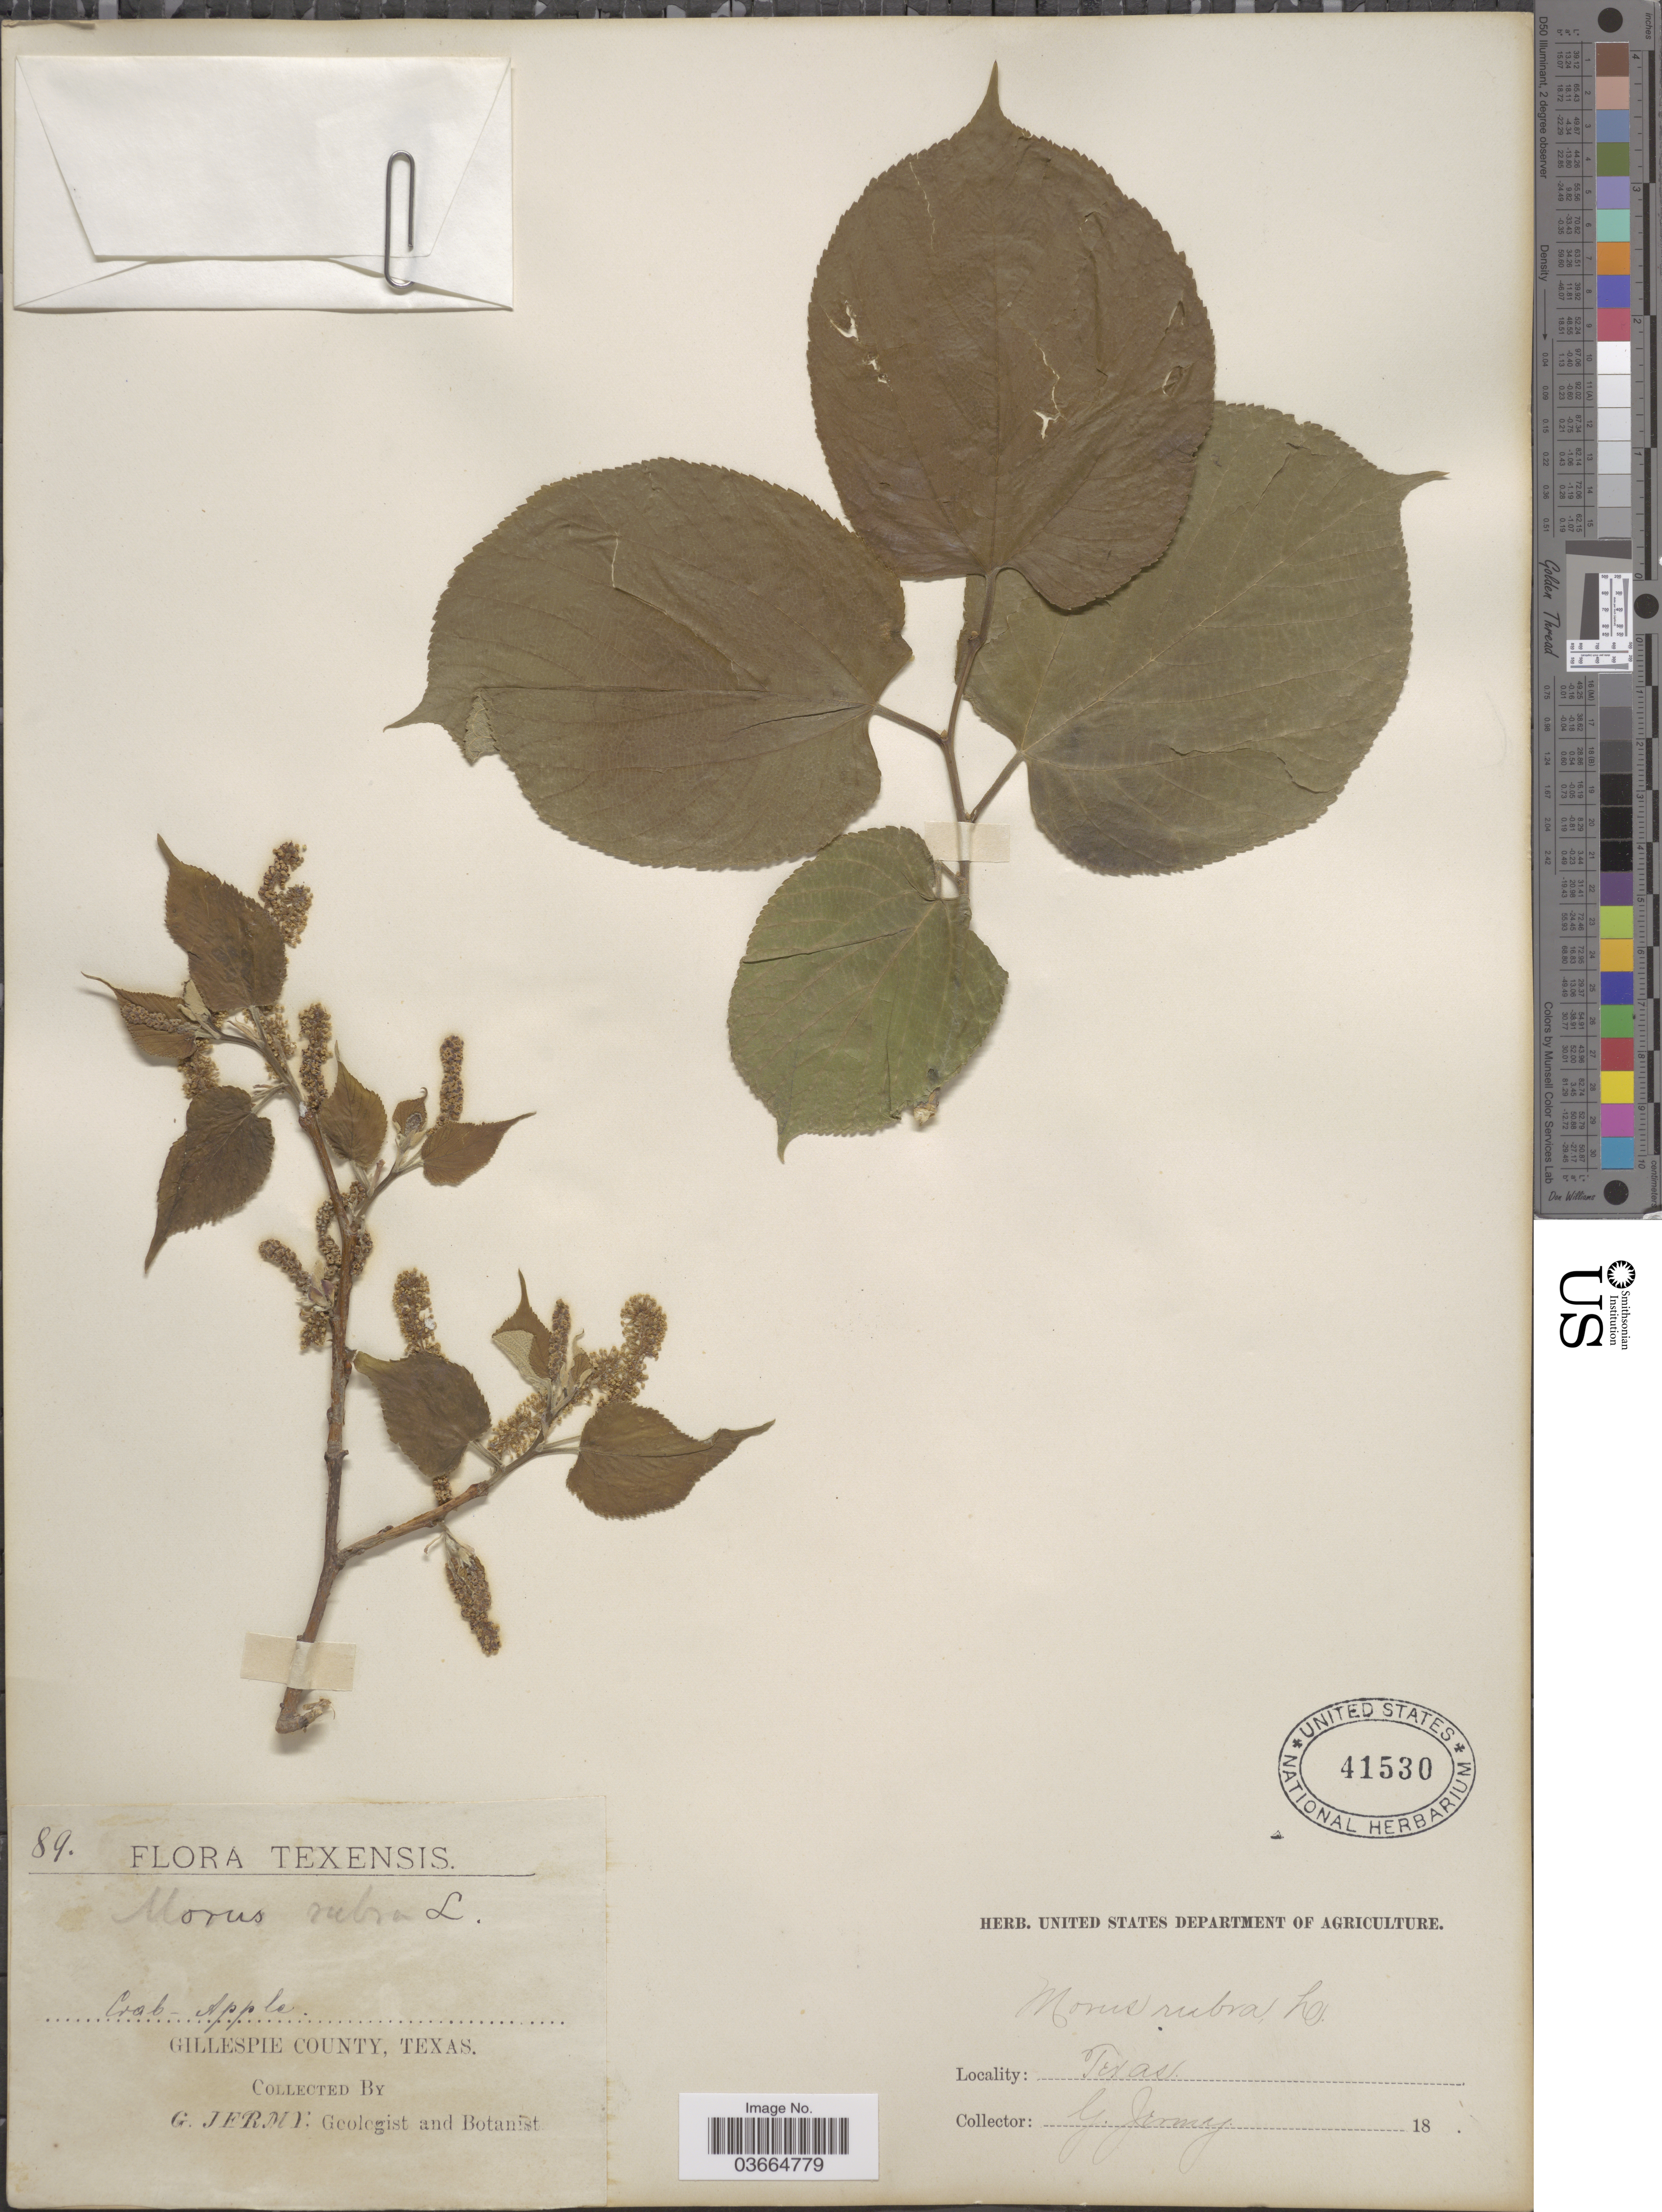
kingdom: Plantae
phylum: Tracheophyta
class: Magnoliopsida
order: Rosales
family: Moraceae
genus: Morus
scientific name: Morus rubra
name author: L.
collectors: G. Jermy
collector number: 89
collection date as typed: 18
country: United States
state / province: Texas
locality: Texensis. Crab-Apple. Gillespie County.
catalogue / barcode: US 41530